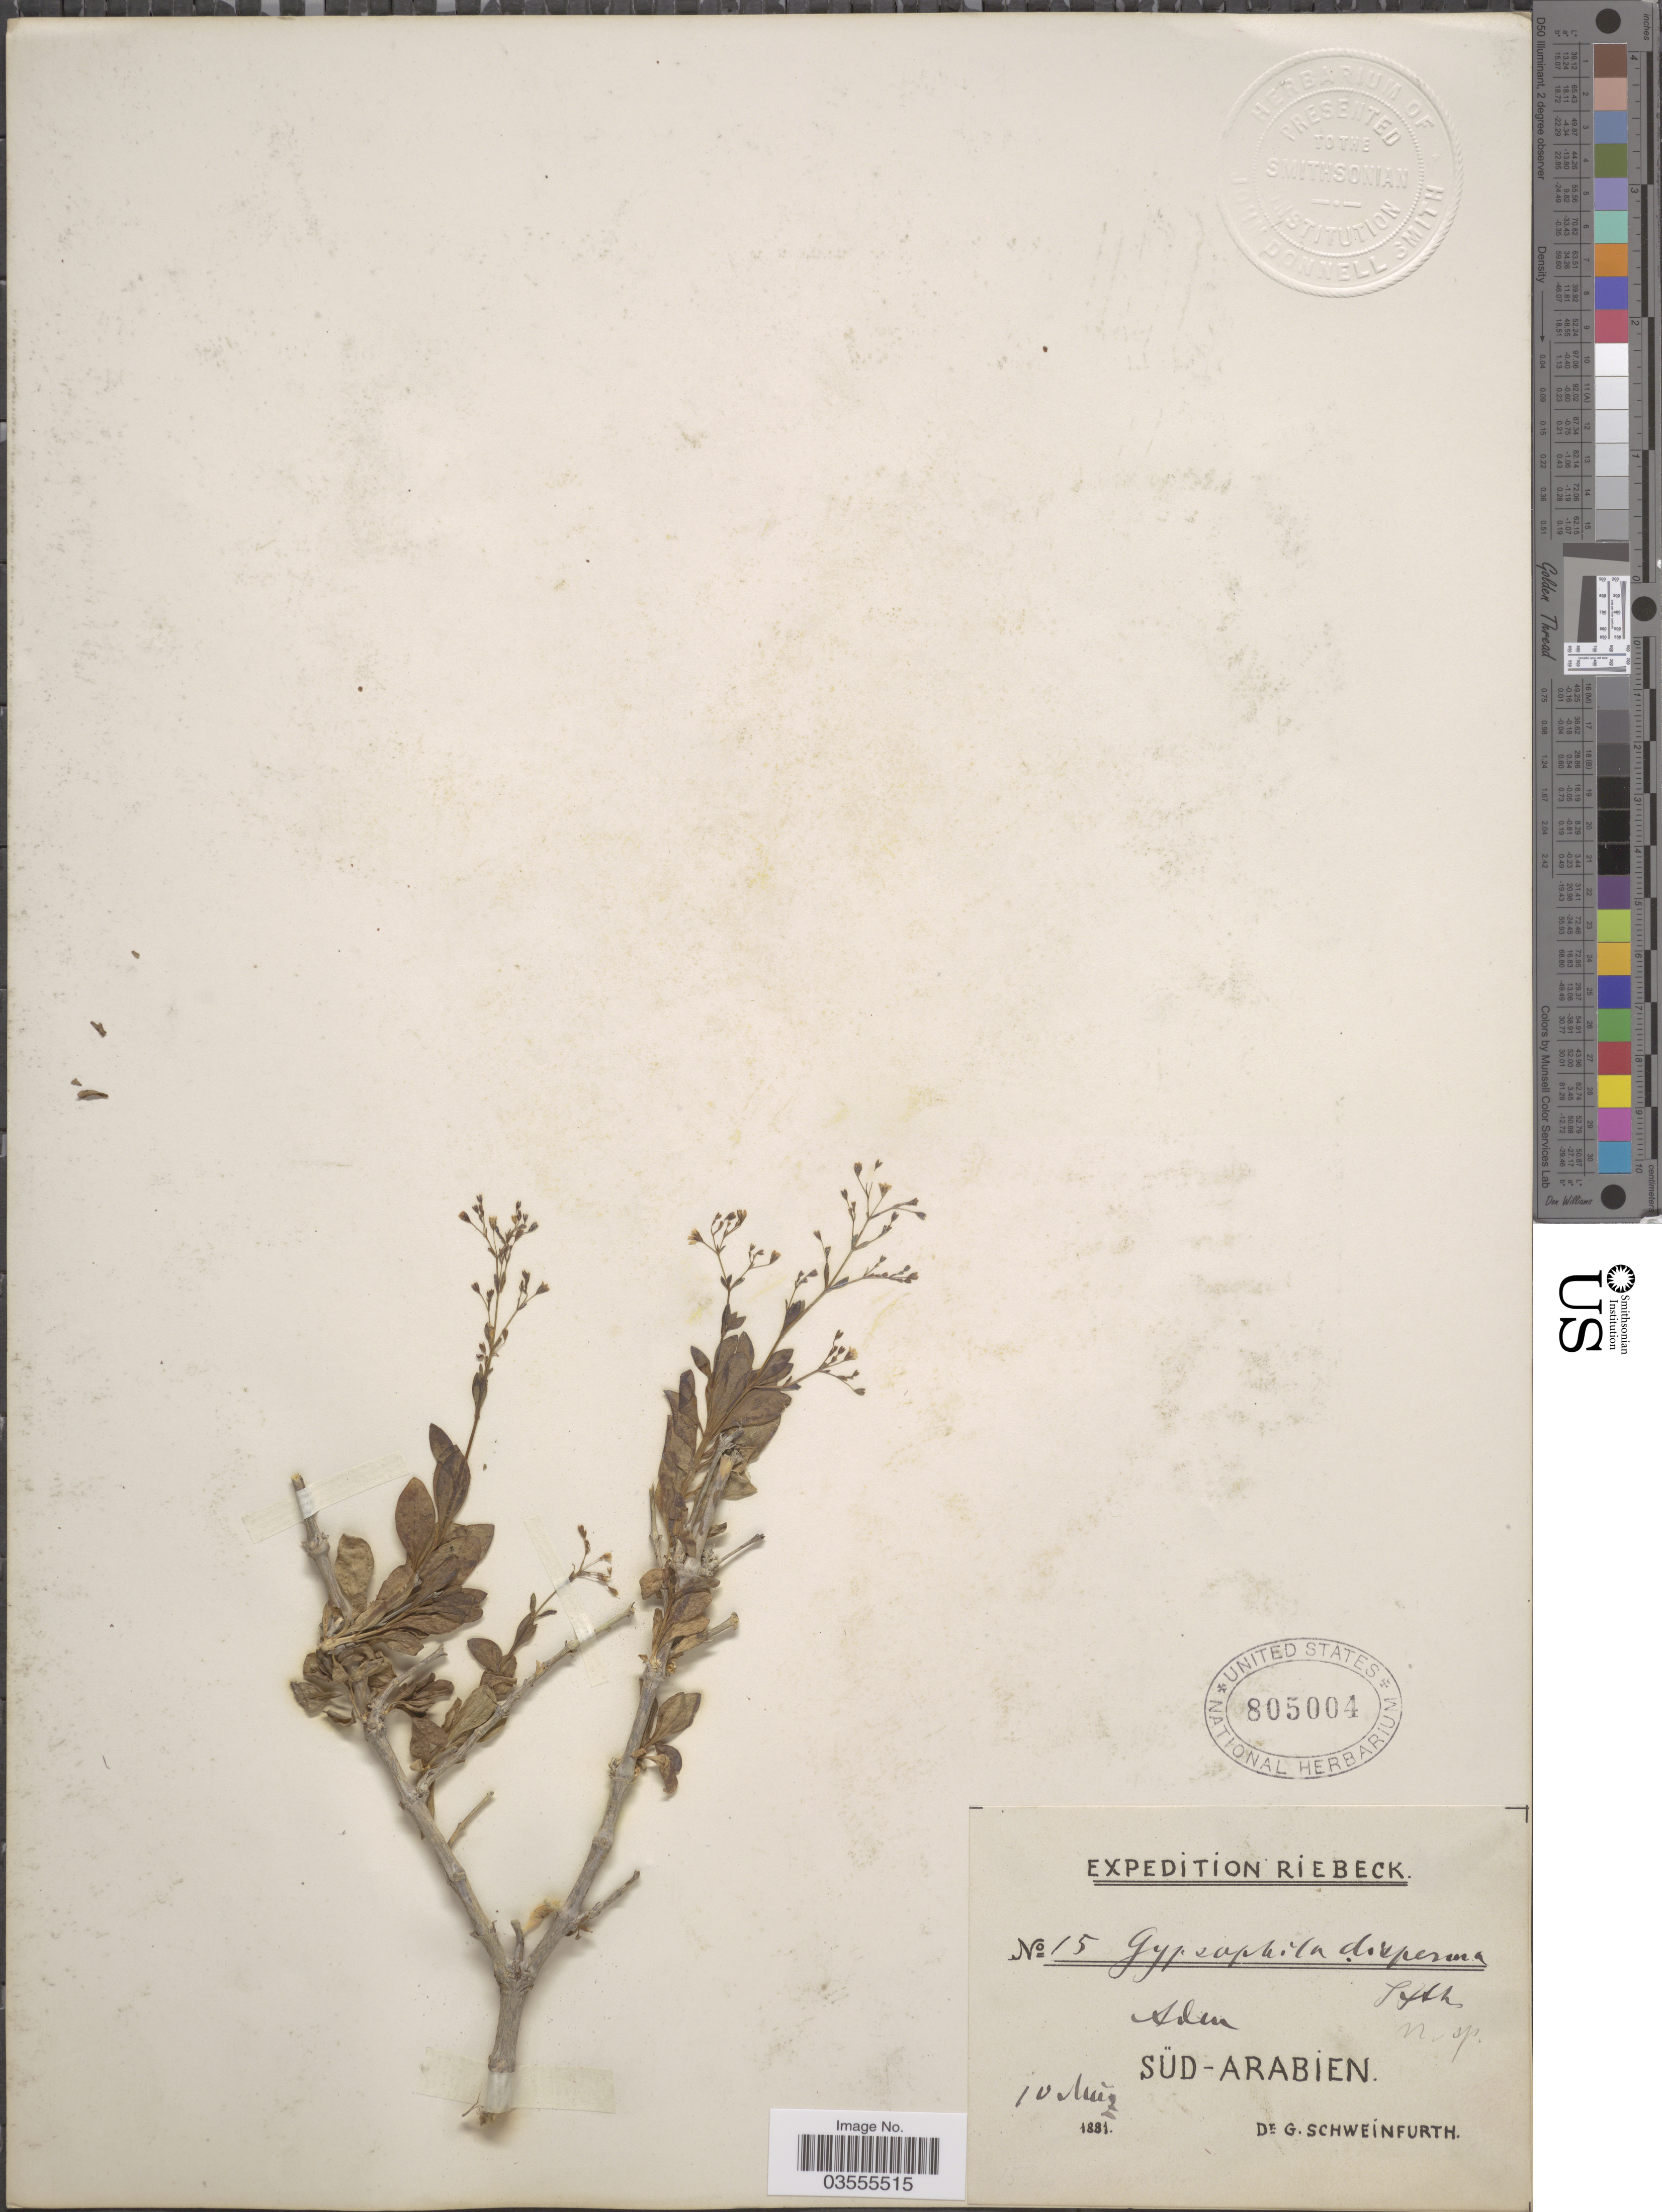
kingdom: Plantae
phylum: Tracheophyta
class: Magnoliopsida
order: Caryophyllales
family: Caryophyllaceae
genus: Gypsophila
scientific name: Gypsophila disperma Schweinf. sp. nov. ined.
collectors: G. A. Schweinfurth (herbarium)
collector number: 15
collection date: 1881-03-10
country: Saudi Arabia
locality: Aden. Süd-Arabien.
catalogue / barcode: US 805004